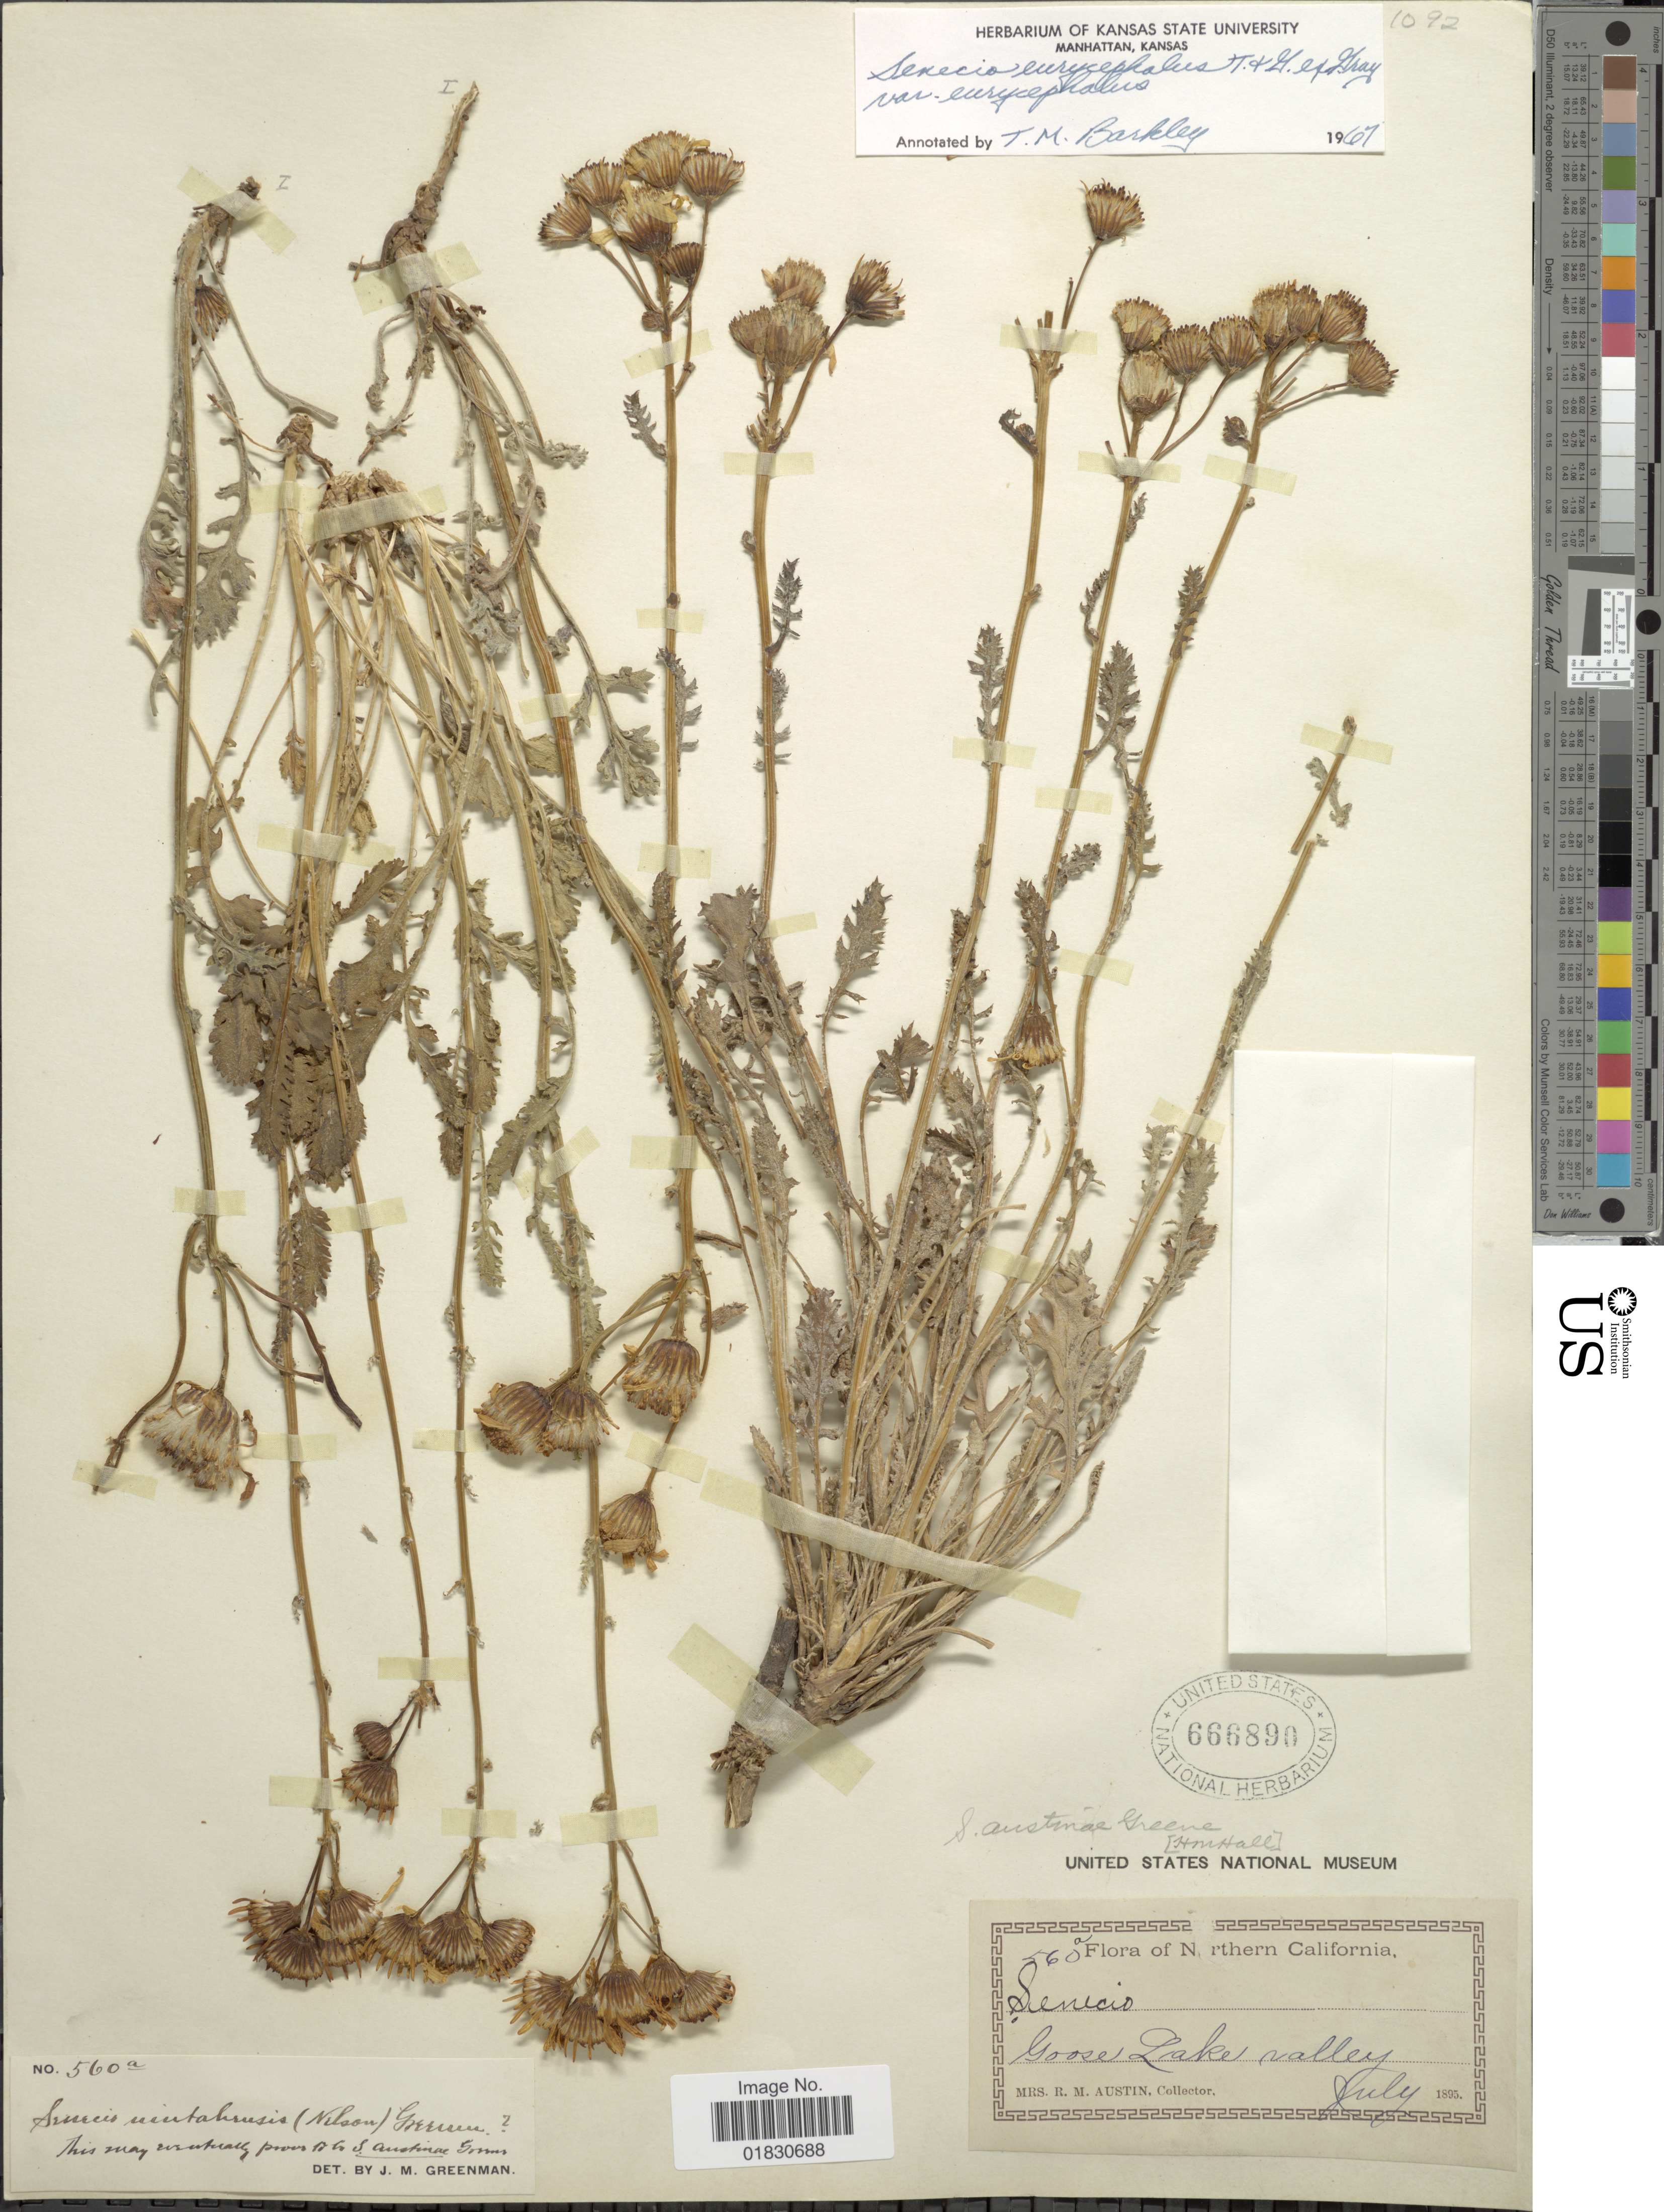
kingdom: Plantae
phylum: Tracheophyta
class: Magnoliopsida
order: Asterales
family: Asteraceae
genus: Packera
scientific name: Packera eurycephala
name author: (Torr. & A. Gray) W.A. Weber & Á. Löve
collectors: R. Austin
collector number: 560a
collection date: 1895-07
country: United States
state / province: California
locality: Northern California, Goose Lake Valley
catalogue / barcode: US 666890